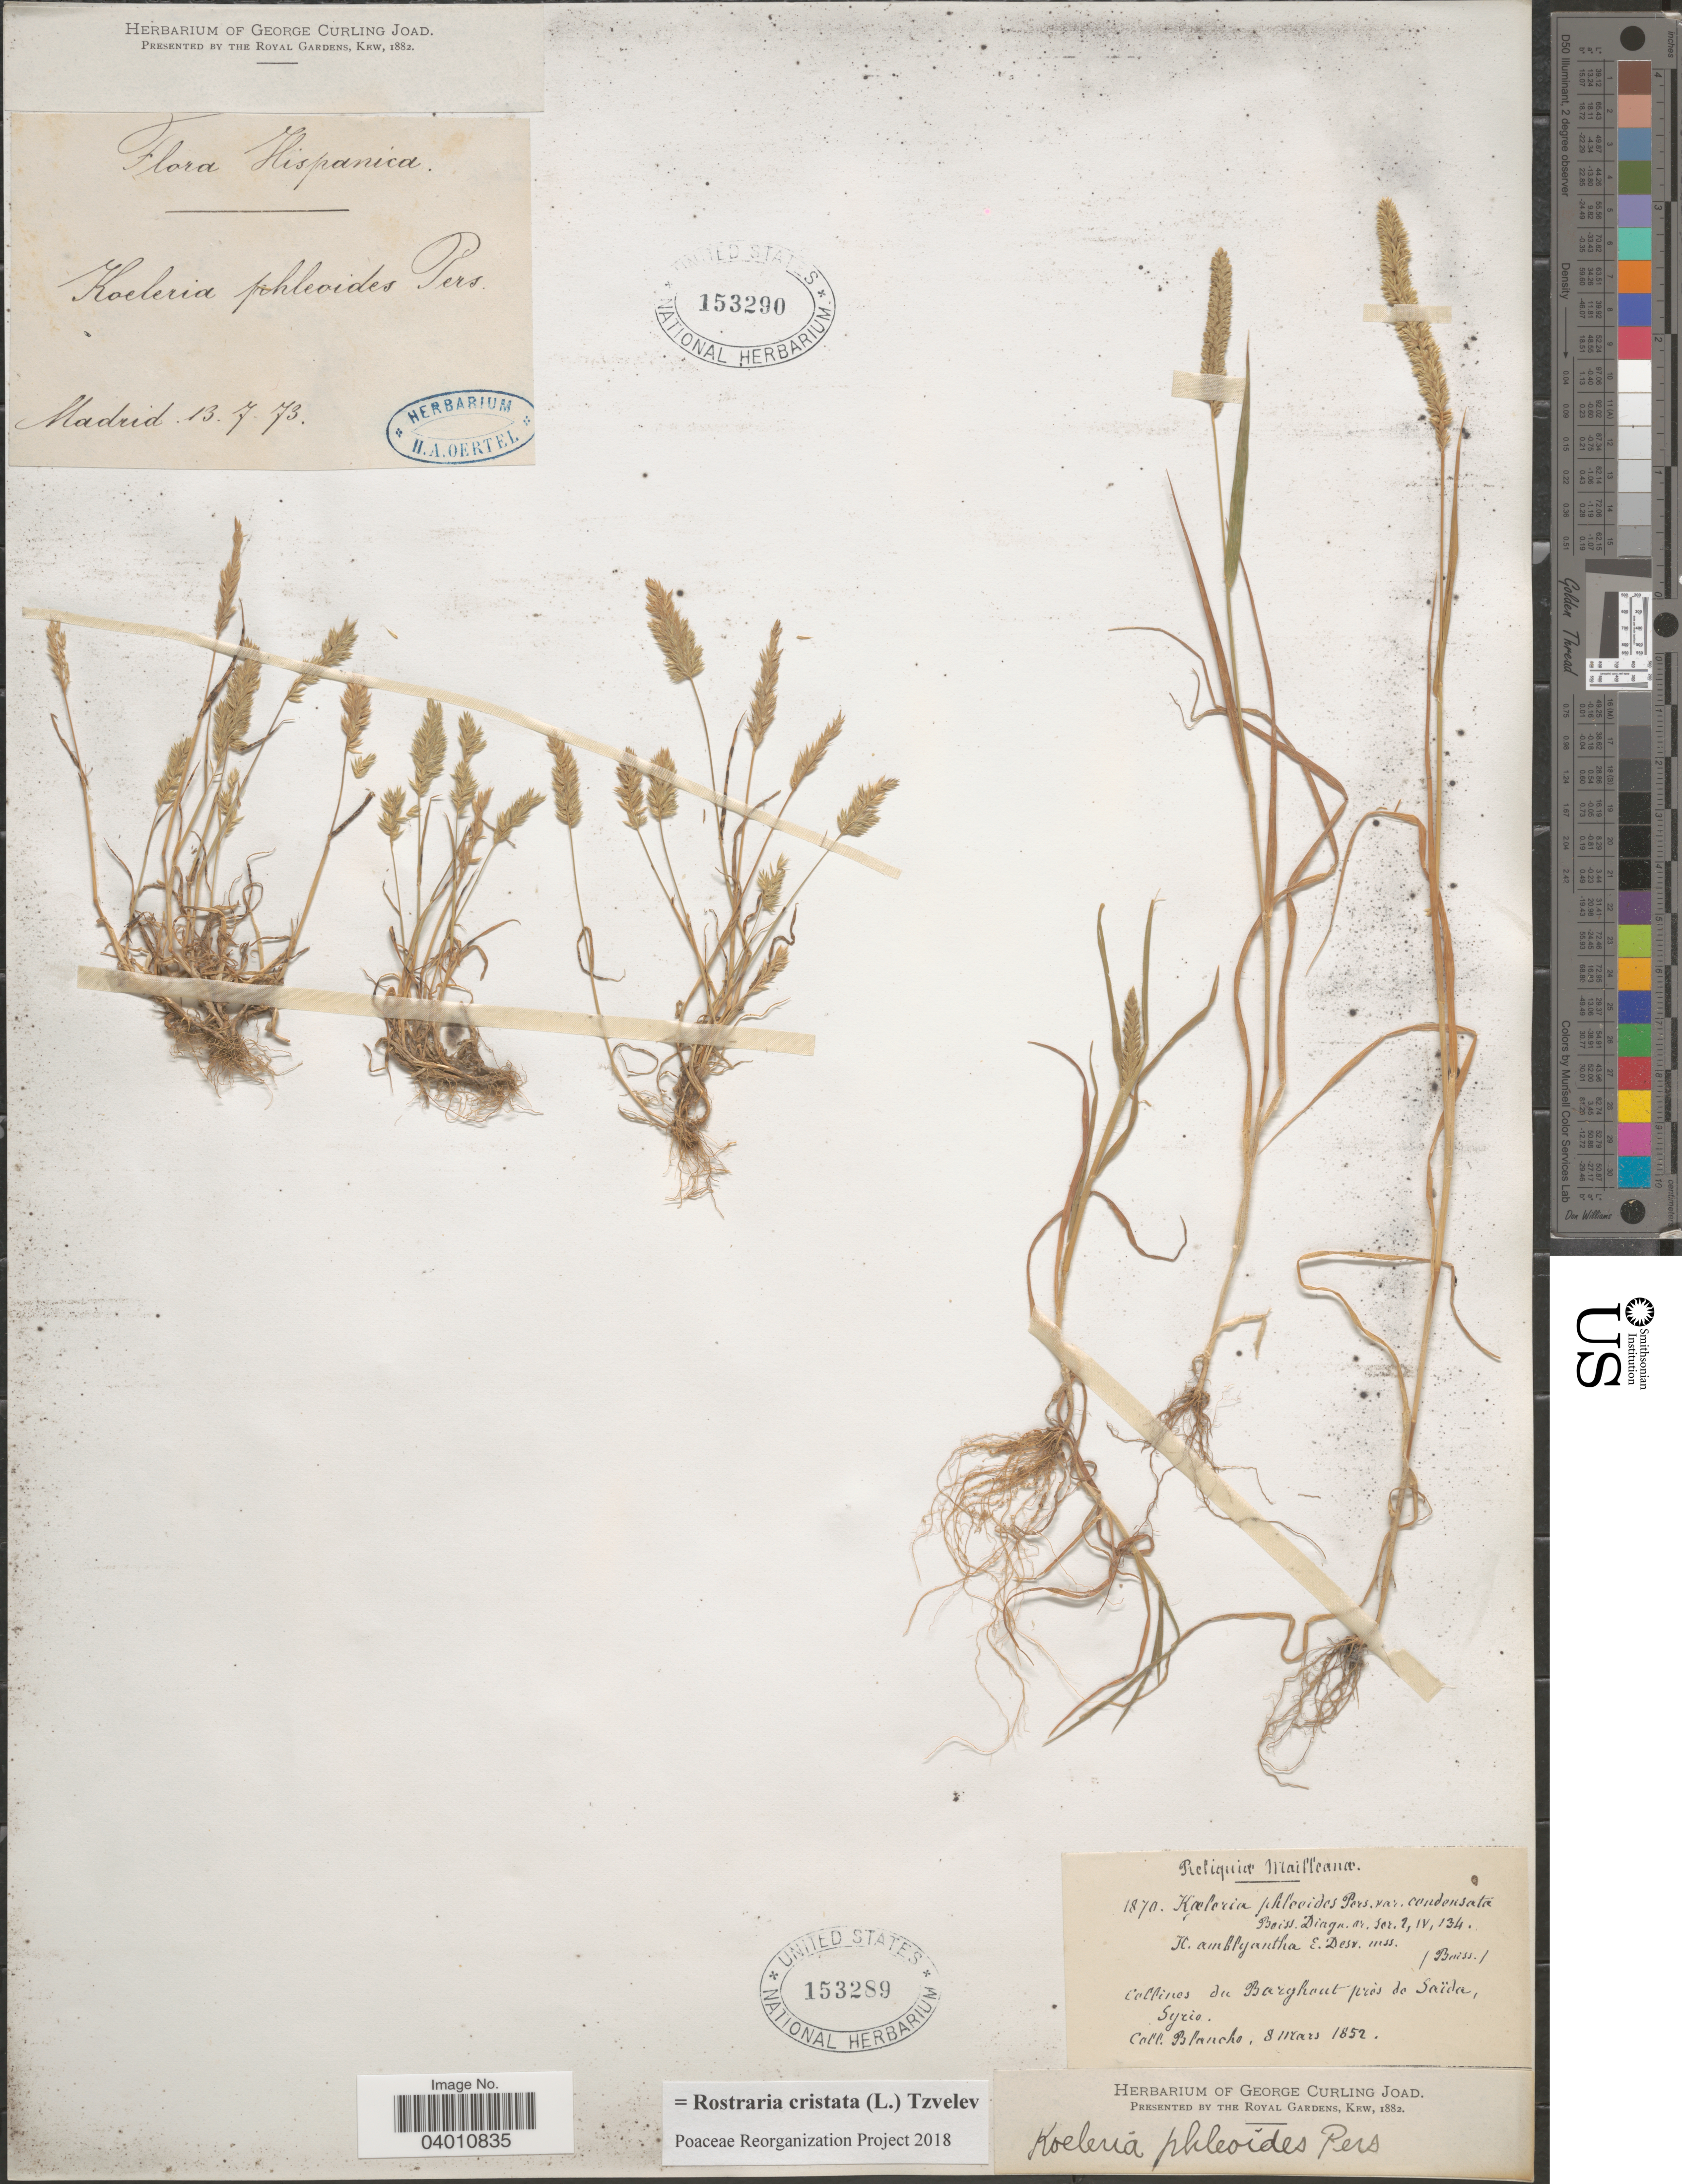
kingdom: Plantae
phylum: Tracheophyta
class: Liliopsida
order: Poales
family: Poaceae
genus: Rostraria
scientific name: Rostraria cristata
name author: (L.) Tzvelev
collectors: Ex herb. H. A. Oertel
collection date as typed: Transcribed d/m/y: 13/7/73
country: Spain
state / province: Madrid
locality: Hispanica.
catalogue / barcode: US 153290-2